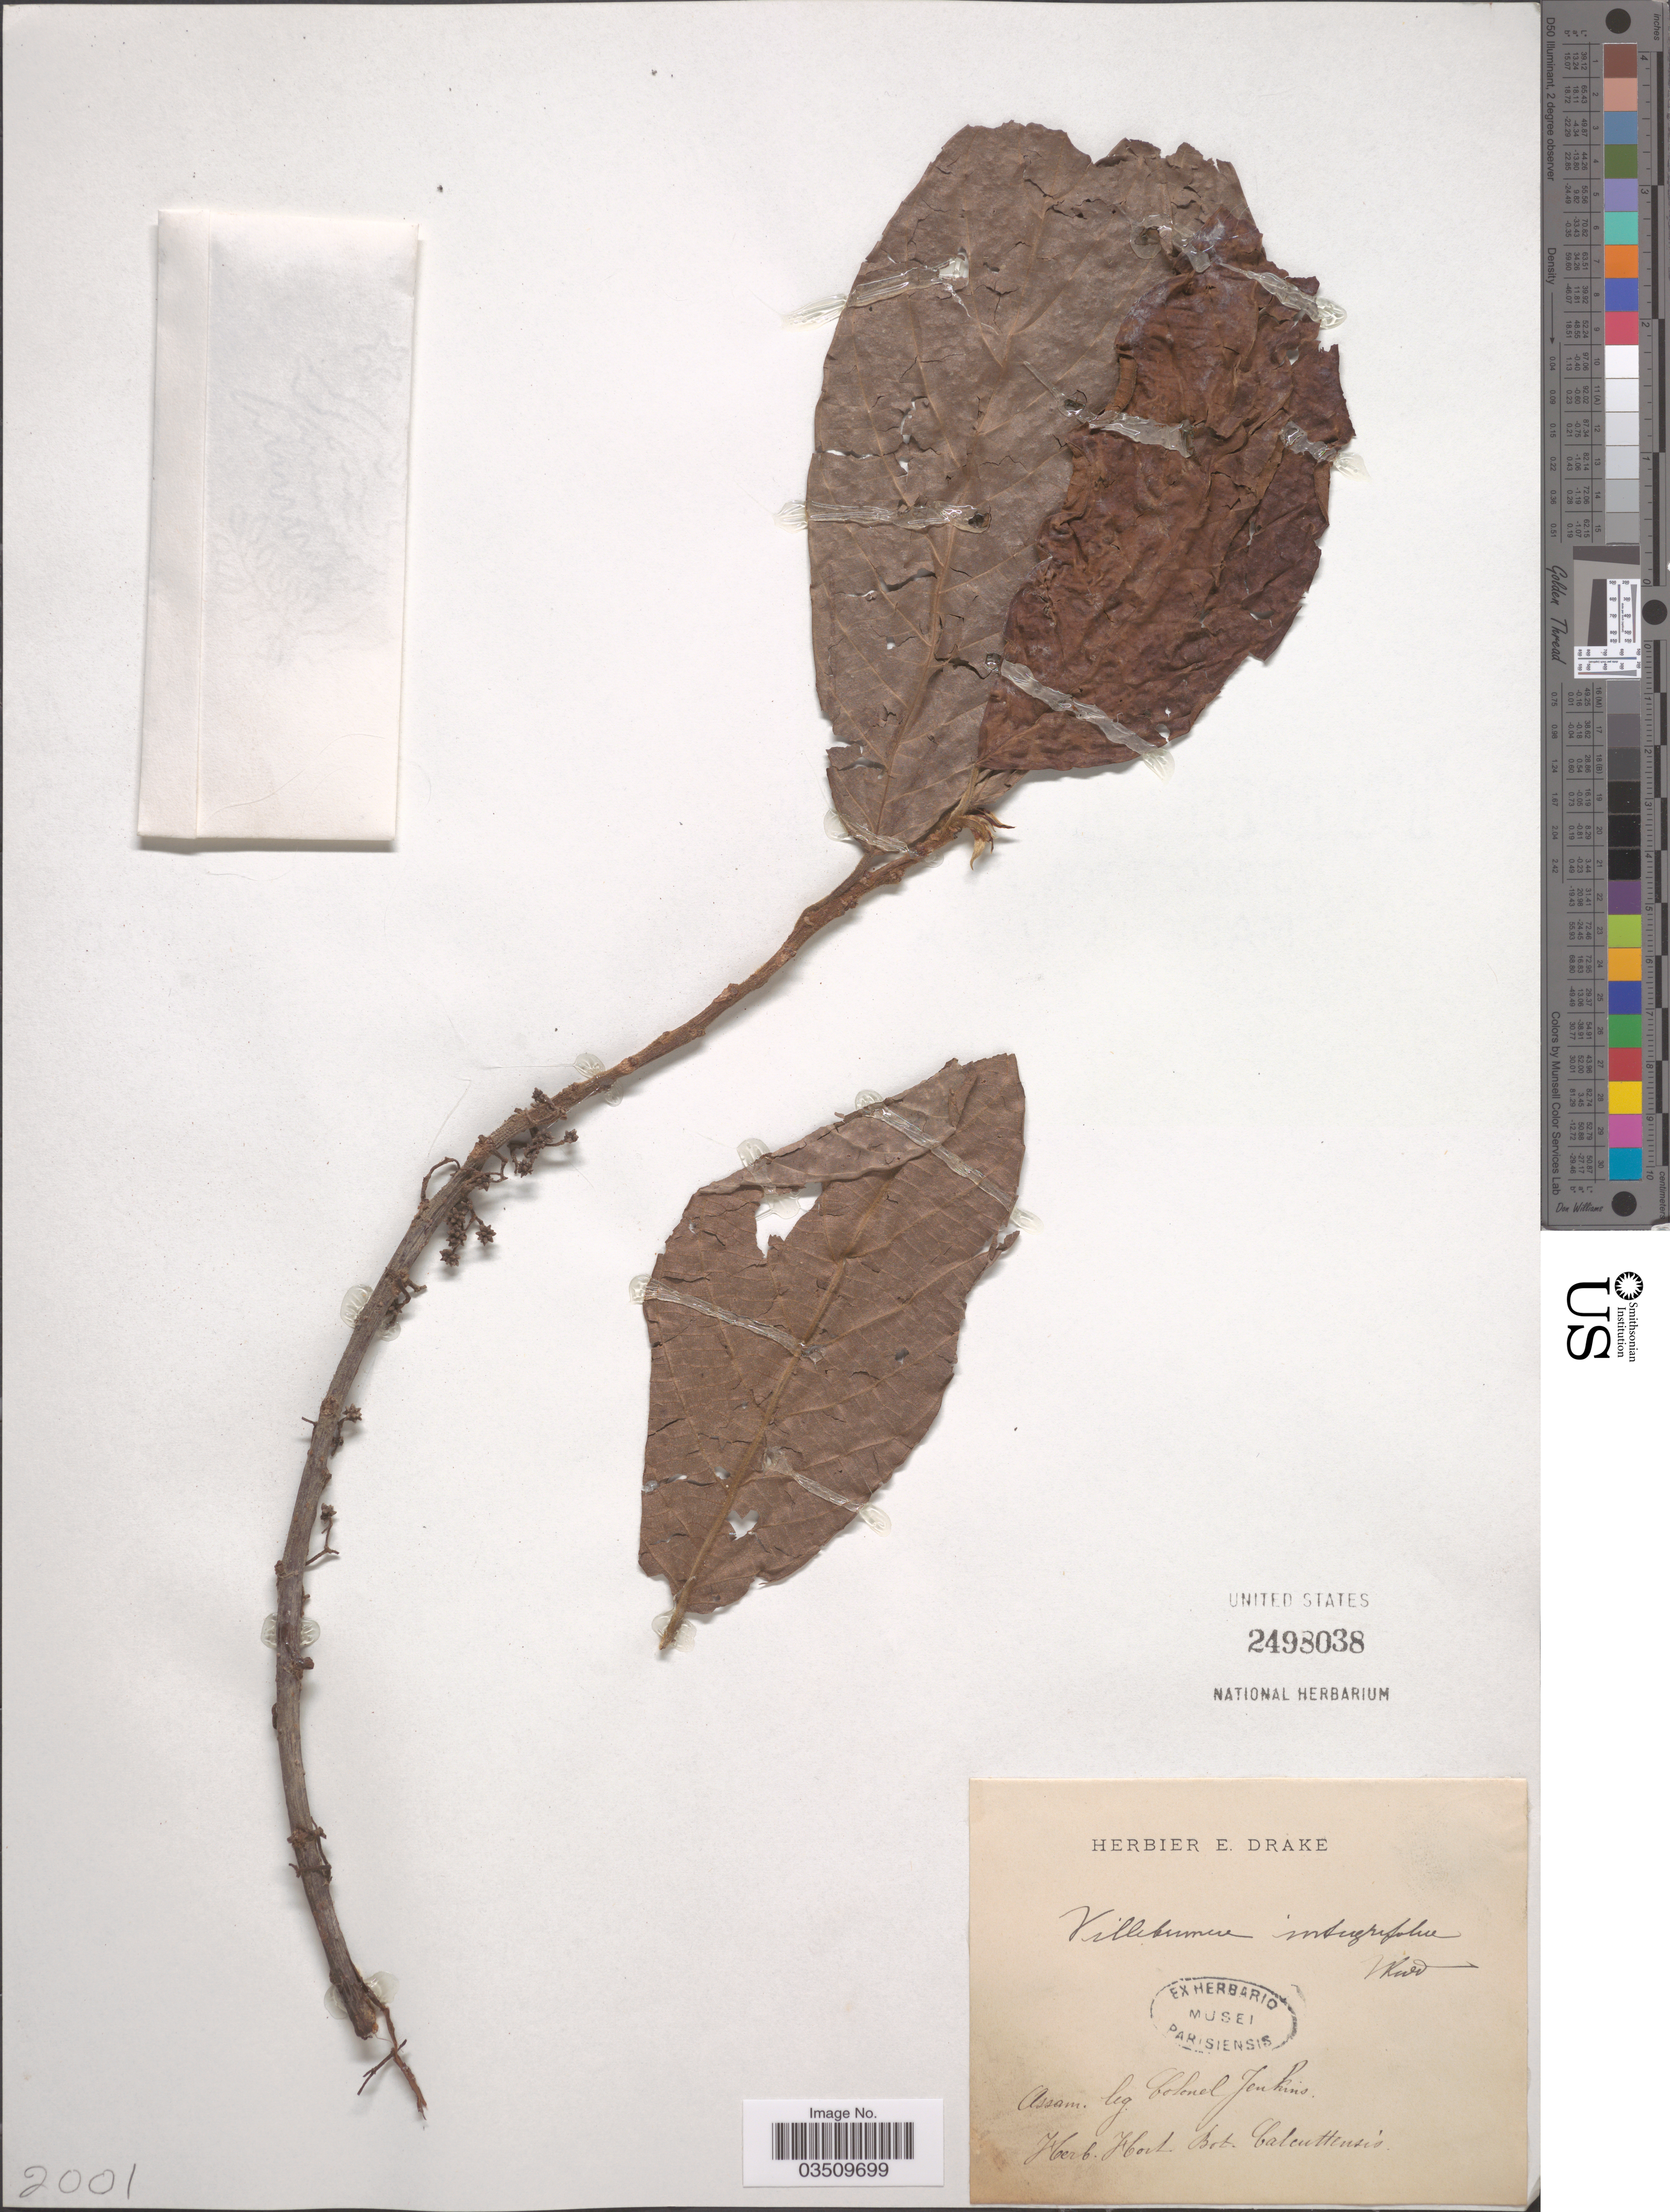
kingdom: Plantae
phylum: Tracheophyta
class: Magnoliopsida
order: Rosales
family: Urticaceae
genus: Oreocnide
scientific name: Oreocnide integrifolia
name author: (Gaudich.) Miq.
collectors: C. Jenkins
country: India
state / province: Assam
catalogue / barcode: US 2498038